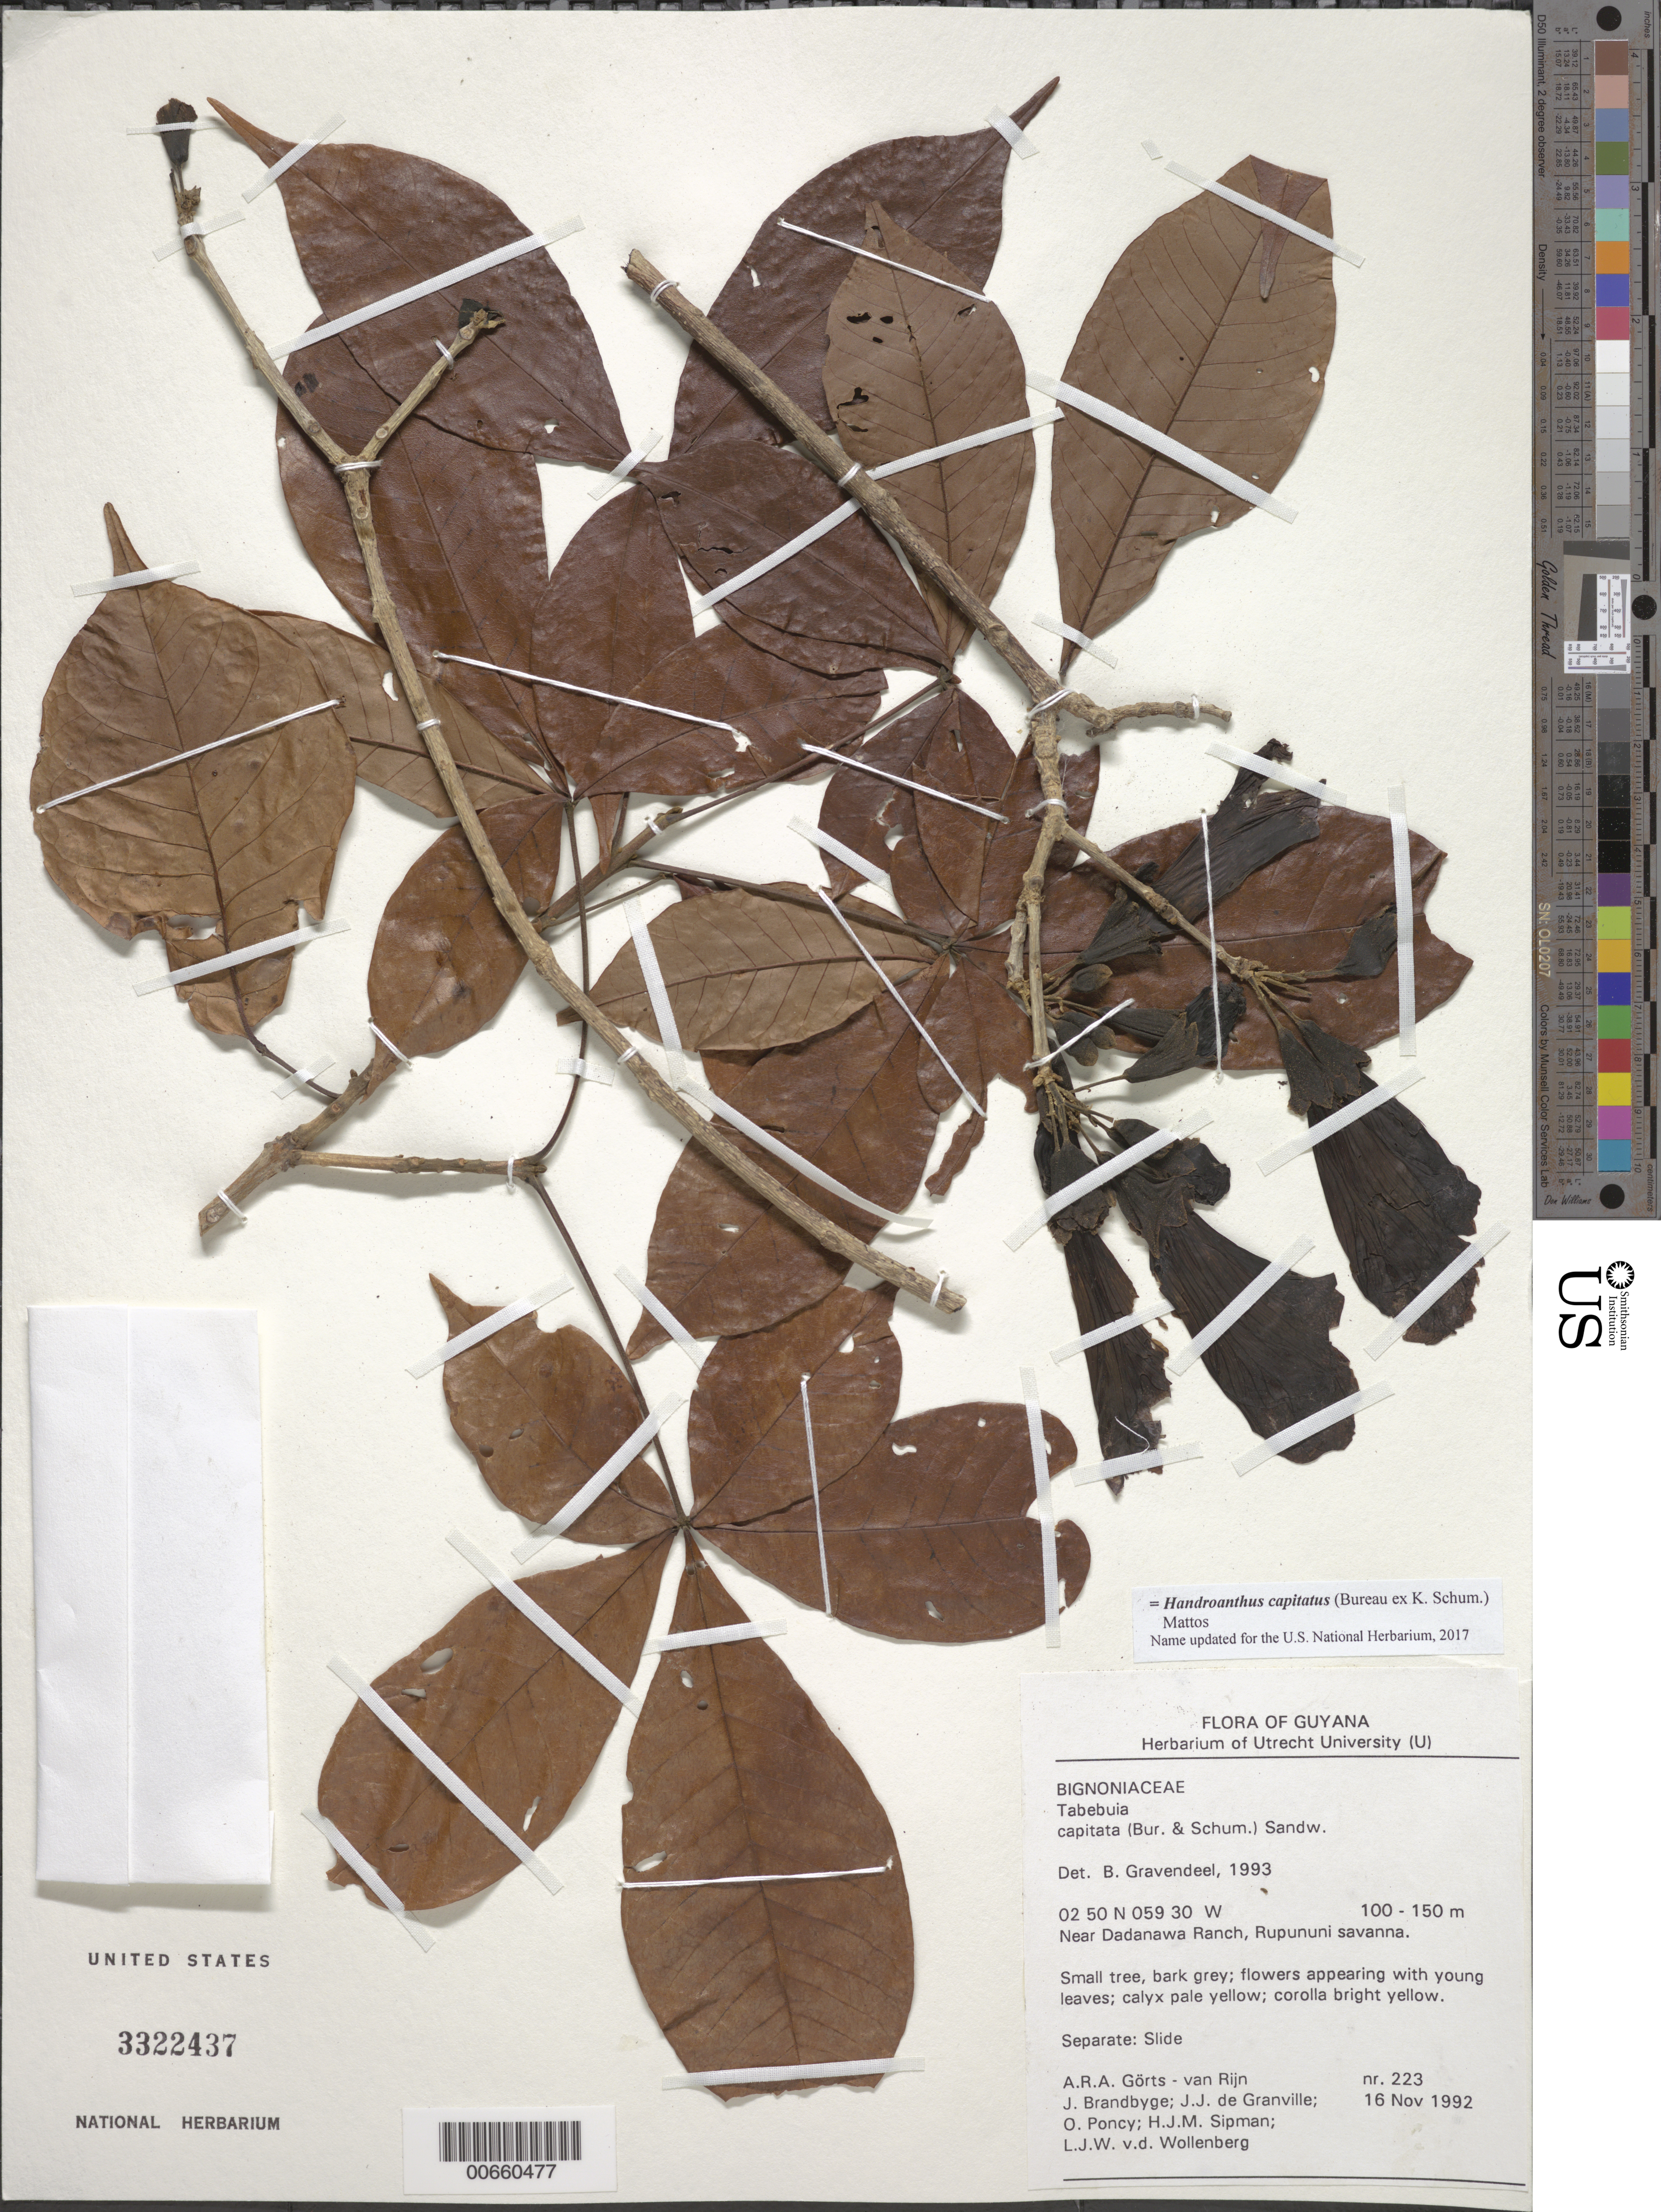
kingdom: Plantae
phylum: Tracheophyta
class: Magnoliopsida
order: Lamiales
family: Bignoniaceae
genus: Handroanthus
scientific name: Handroanthus capitatus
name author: (Bureau ex K. Schum.) Mattos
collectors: A. .R. A. Görts-van Rijn, J. Brandbyge, J.-J. de Granville, O. Poncy, H. J. M. Sipman & L. van der Wollenberg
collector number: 223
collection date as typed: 16-Nov-92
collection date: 1992-11-16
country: Guyana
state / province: U. Takutu-U. Essequibo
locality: Dadanawa Ranch, S Rupununi Savanna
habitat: Savanna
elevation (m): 100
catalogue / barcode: US 3322437